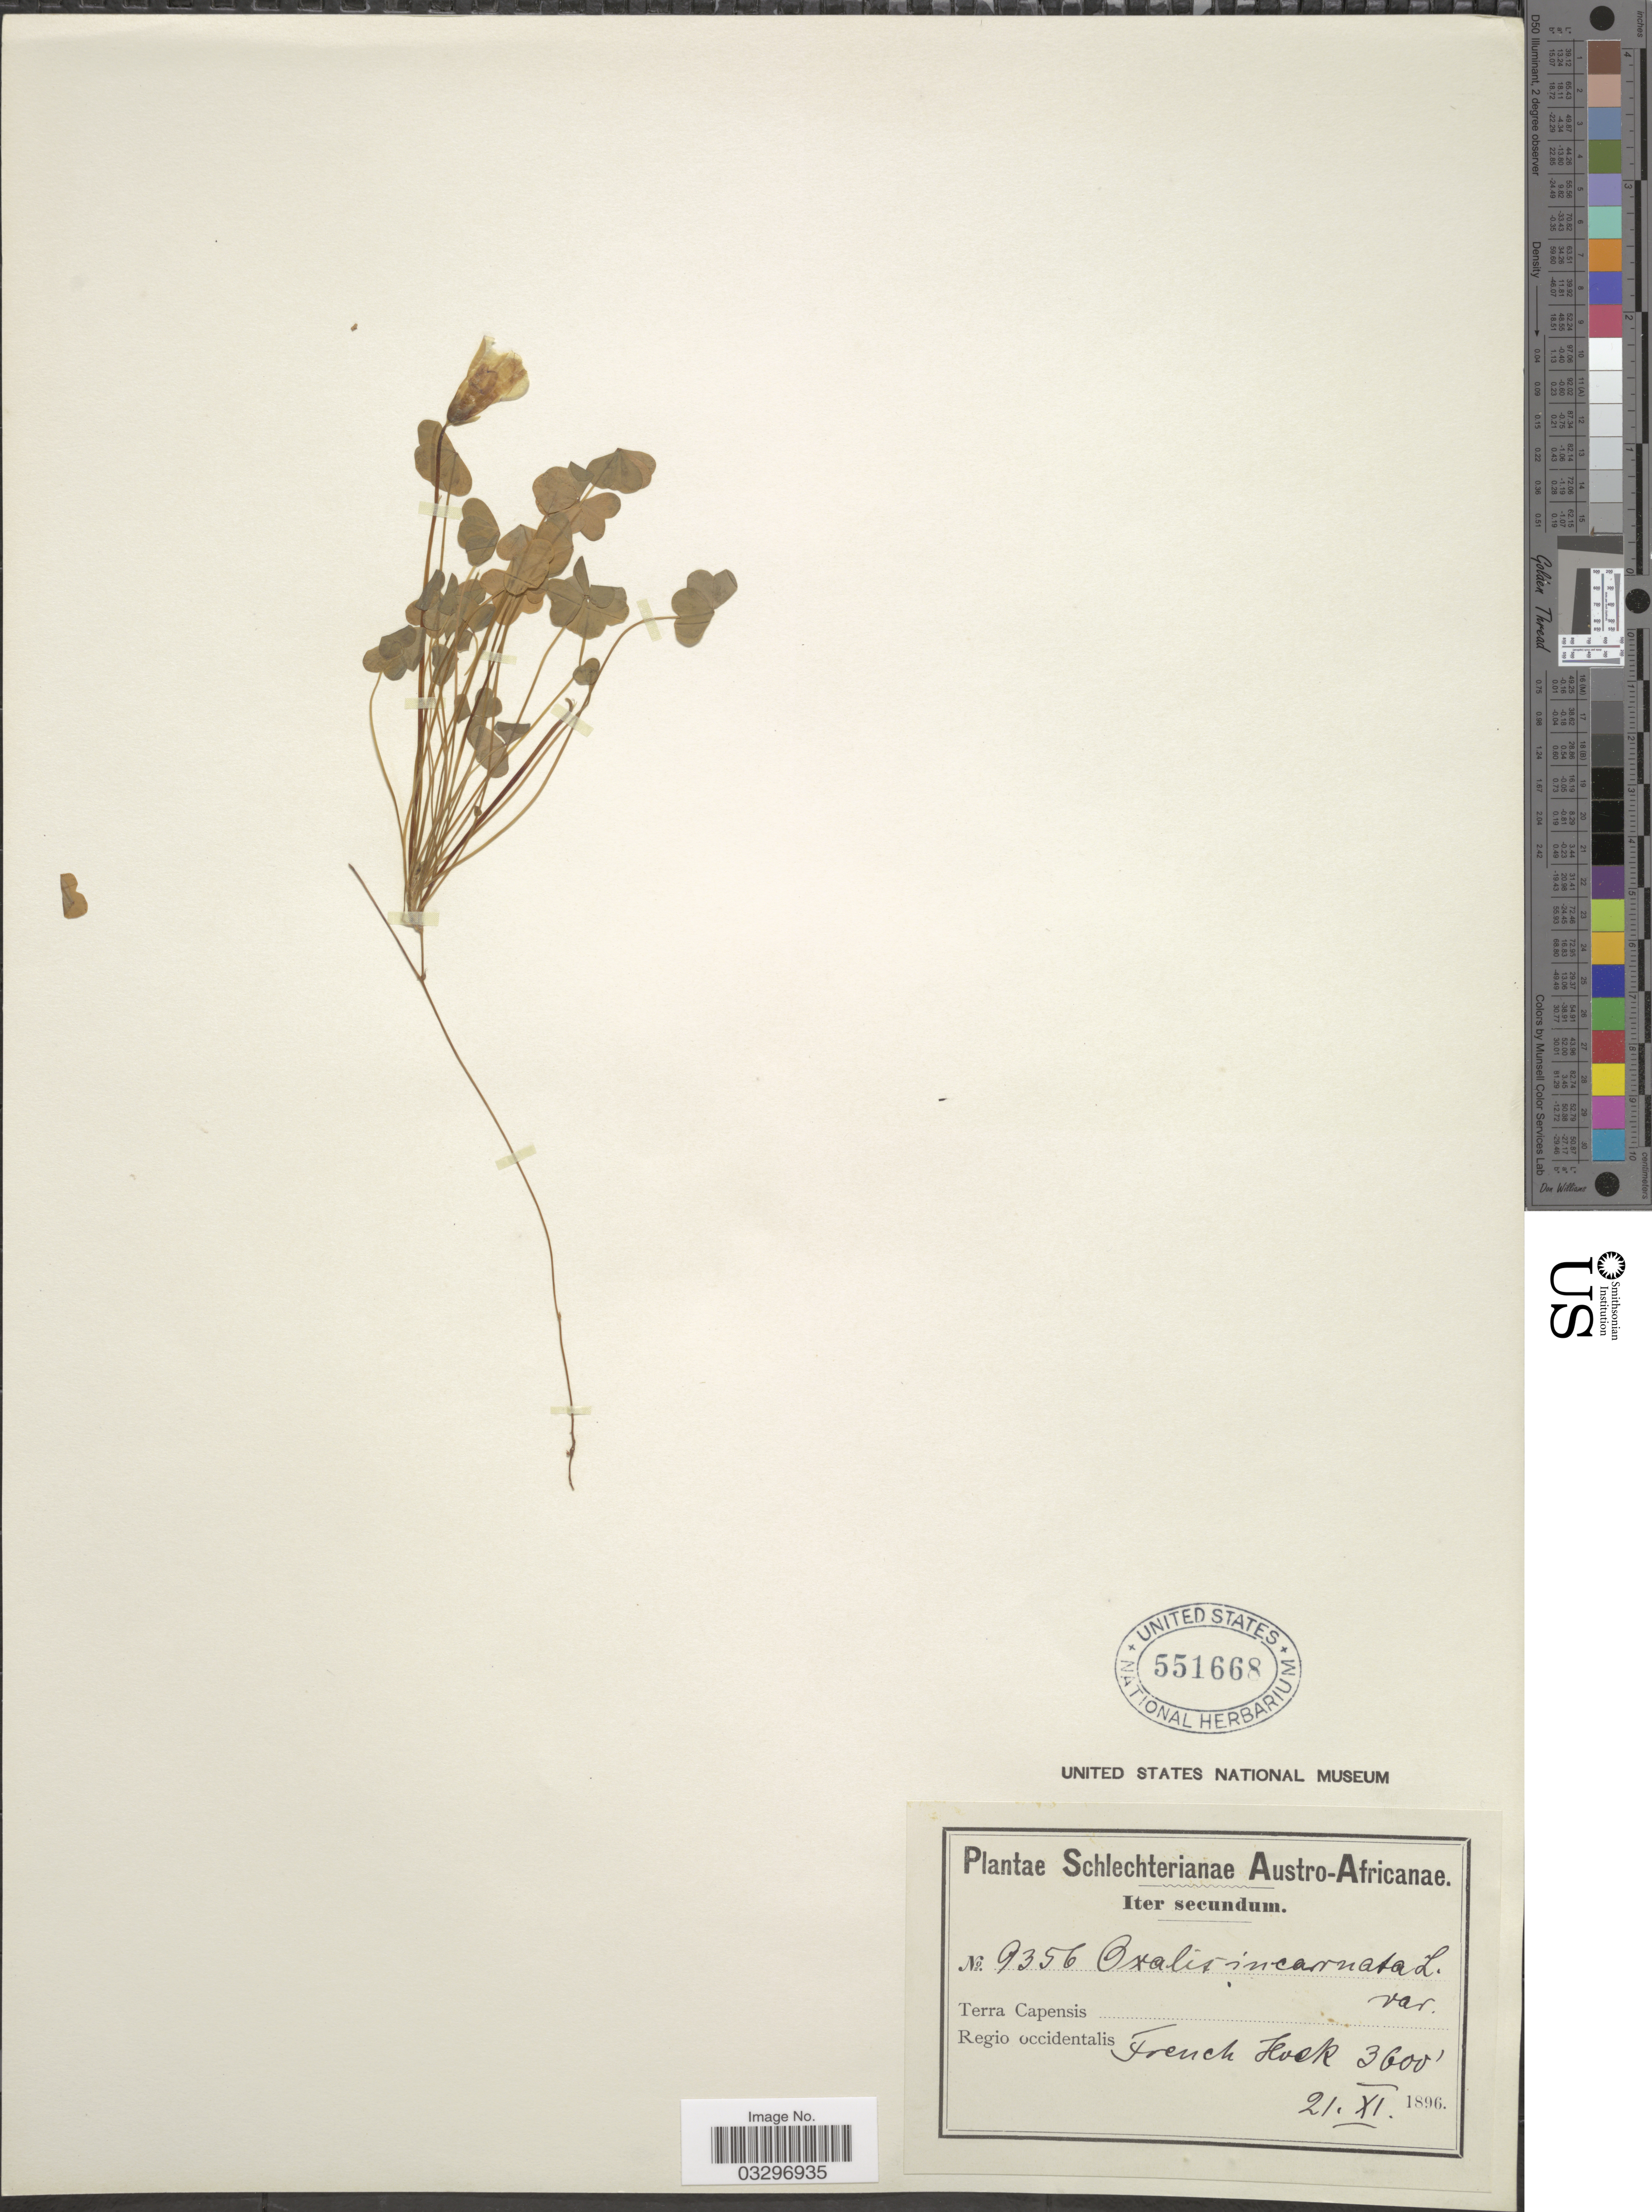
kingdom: Plantae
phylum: Tracheophyta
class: Magnoliopsida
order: Oxalidales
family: Oxalidaceae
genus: Oxalis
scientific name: Oxalis incarnata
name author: L.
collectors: Schlechter, --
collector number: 9356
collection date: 1896-11-21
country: South Africa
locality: Austro-Africanae. Terra Capensis. Regio occidentalis. French Hoek.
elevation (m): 1097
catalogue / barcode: US 551668